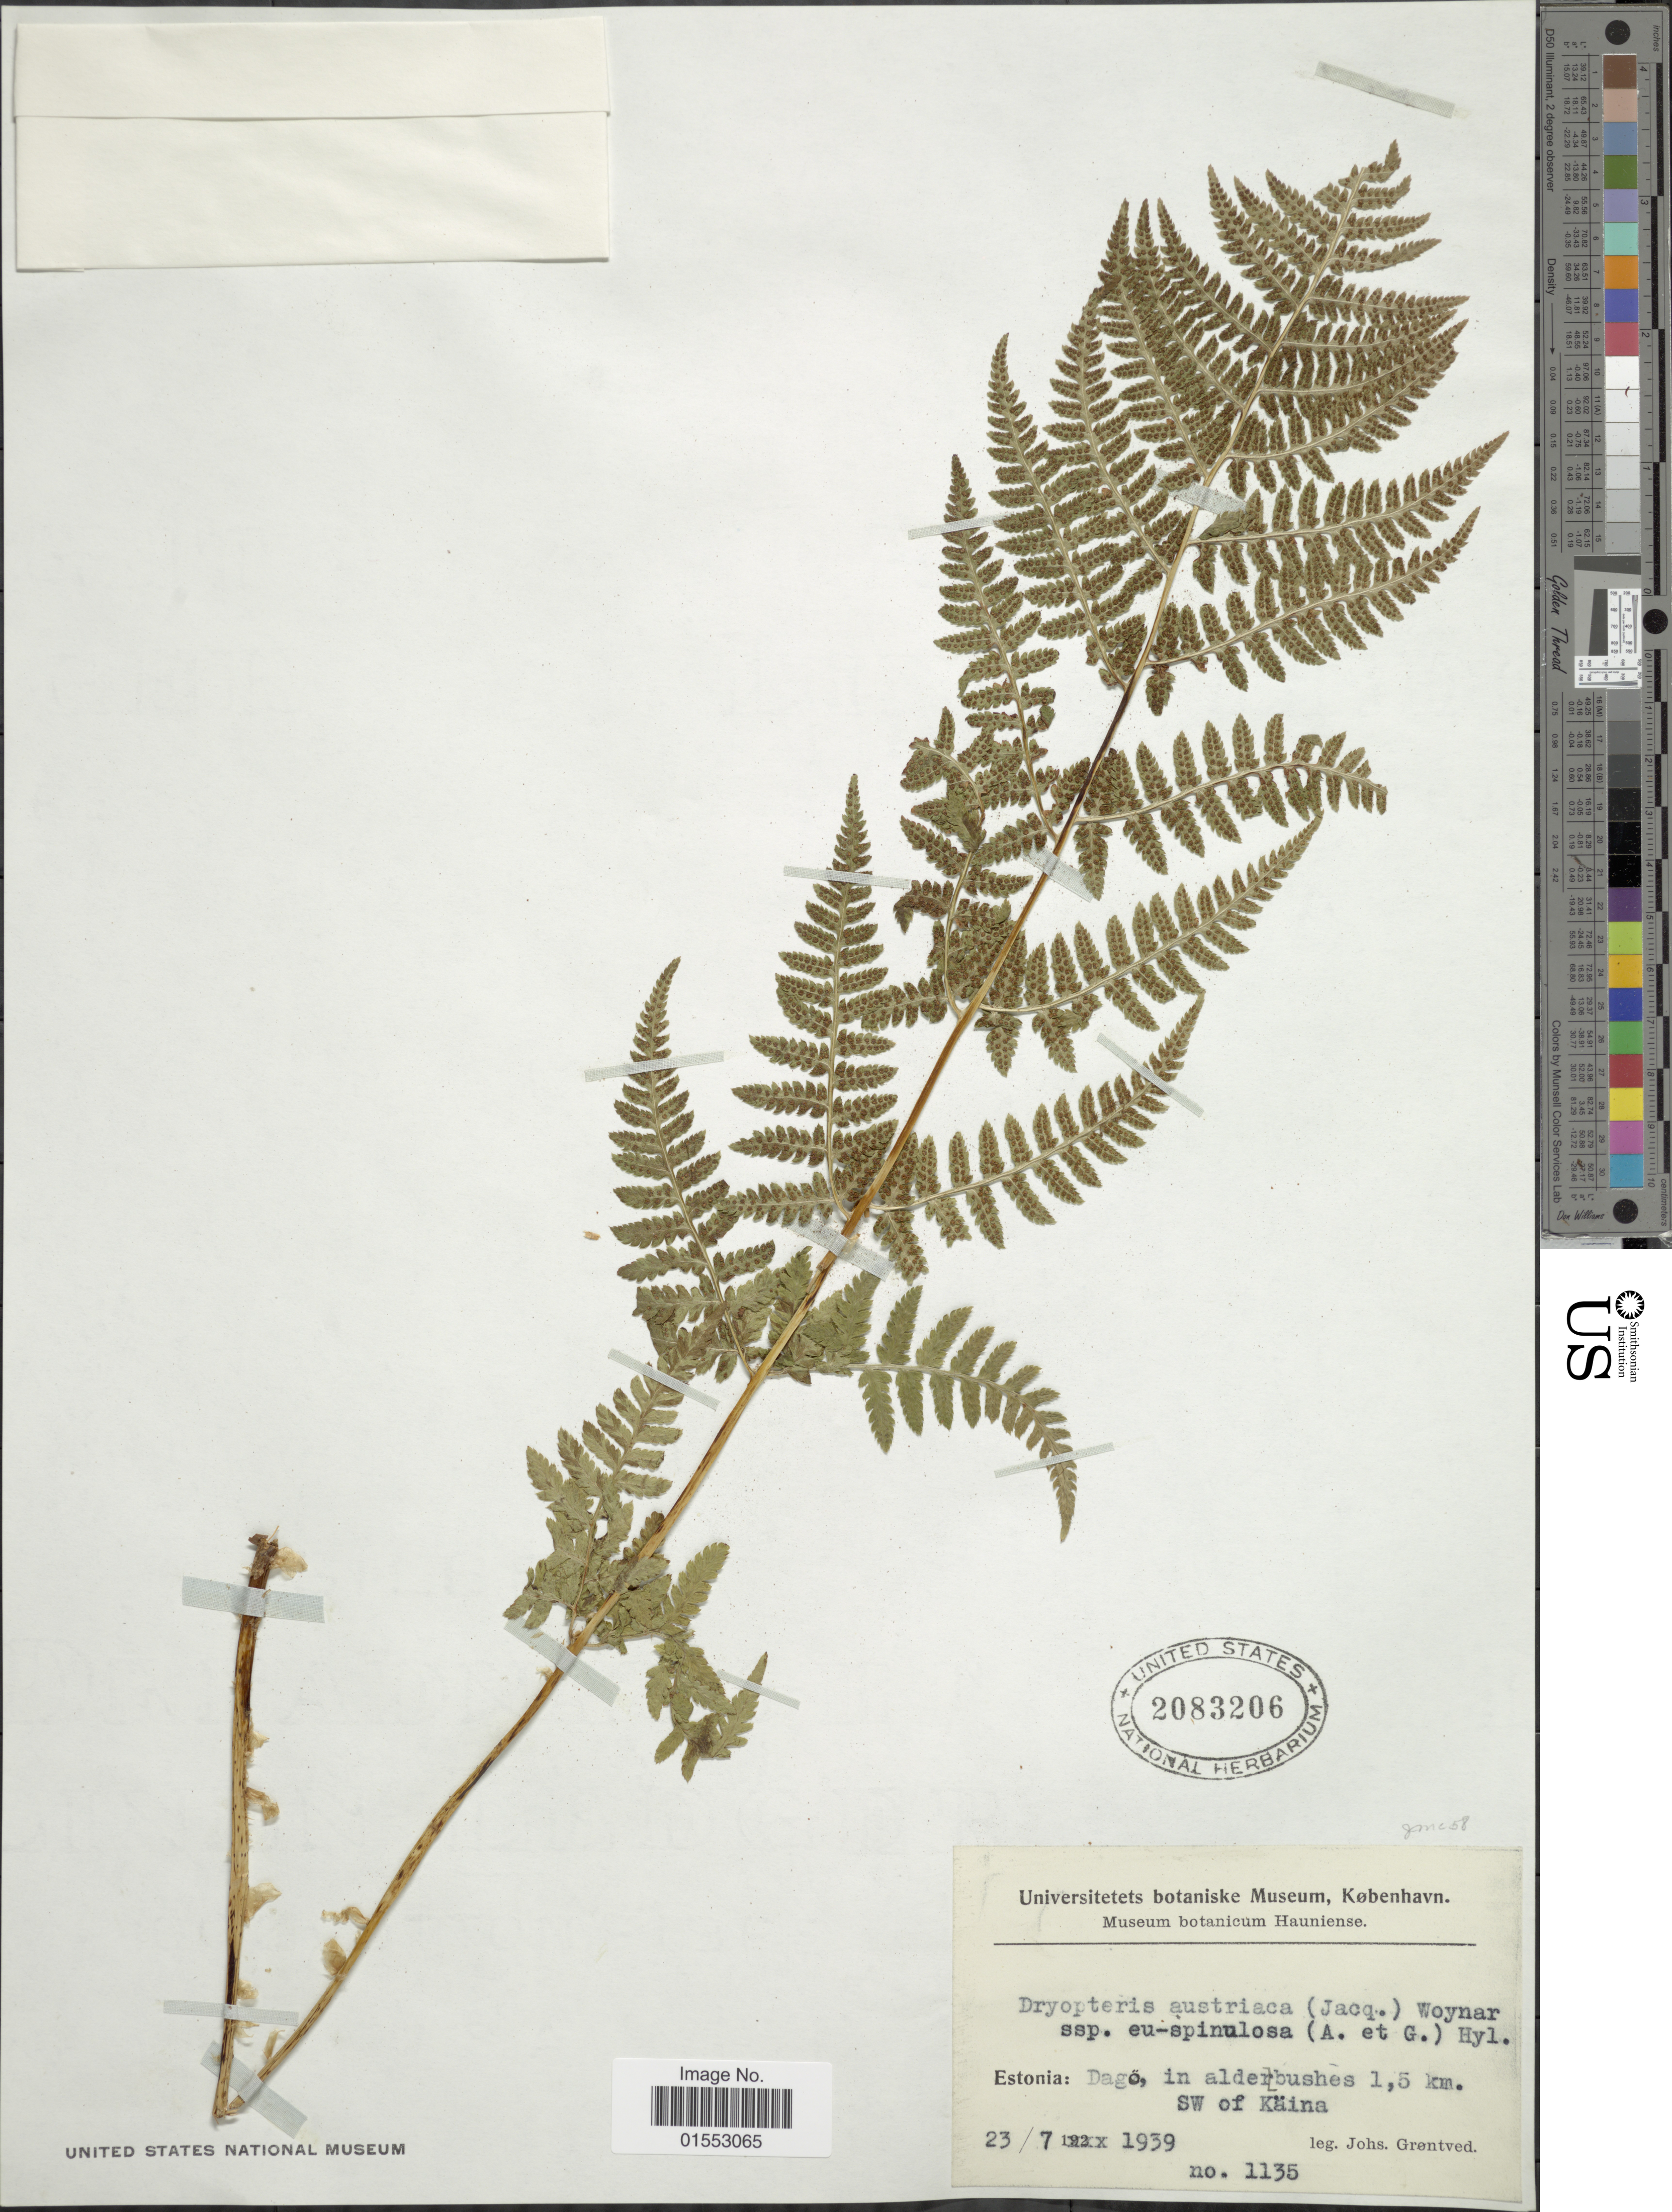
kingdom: Plantae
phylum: Tracheophyta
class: Polypodiopsida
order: Polypodiales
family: Dryopteridaceae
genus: Dryopteris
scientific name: Dryopteris carthusiana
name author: (Villars) H.P. Fuchs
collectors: J. Gröntved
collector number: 1135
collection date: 1939-07-23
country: Estonia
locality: Estonia: Dagö, in alderbusches 1.5 km SW of Kaina [interpreted]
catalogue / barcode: US 2083206